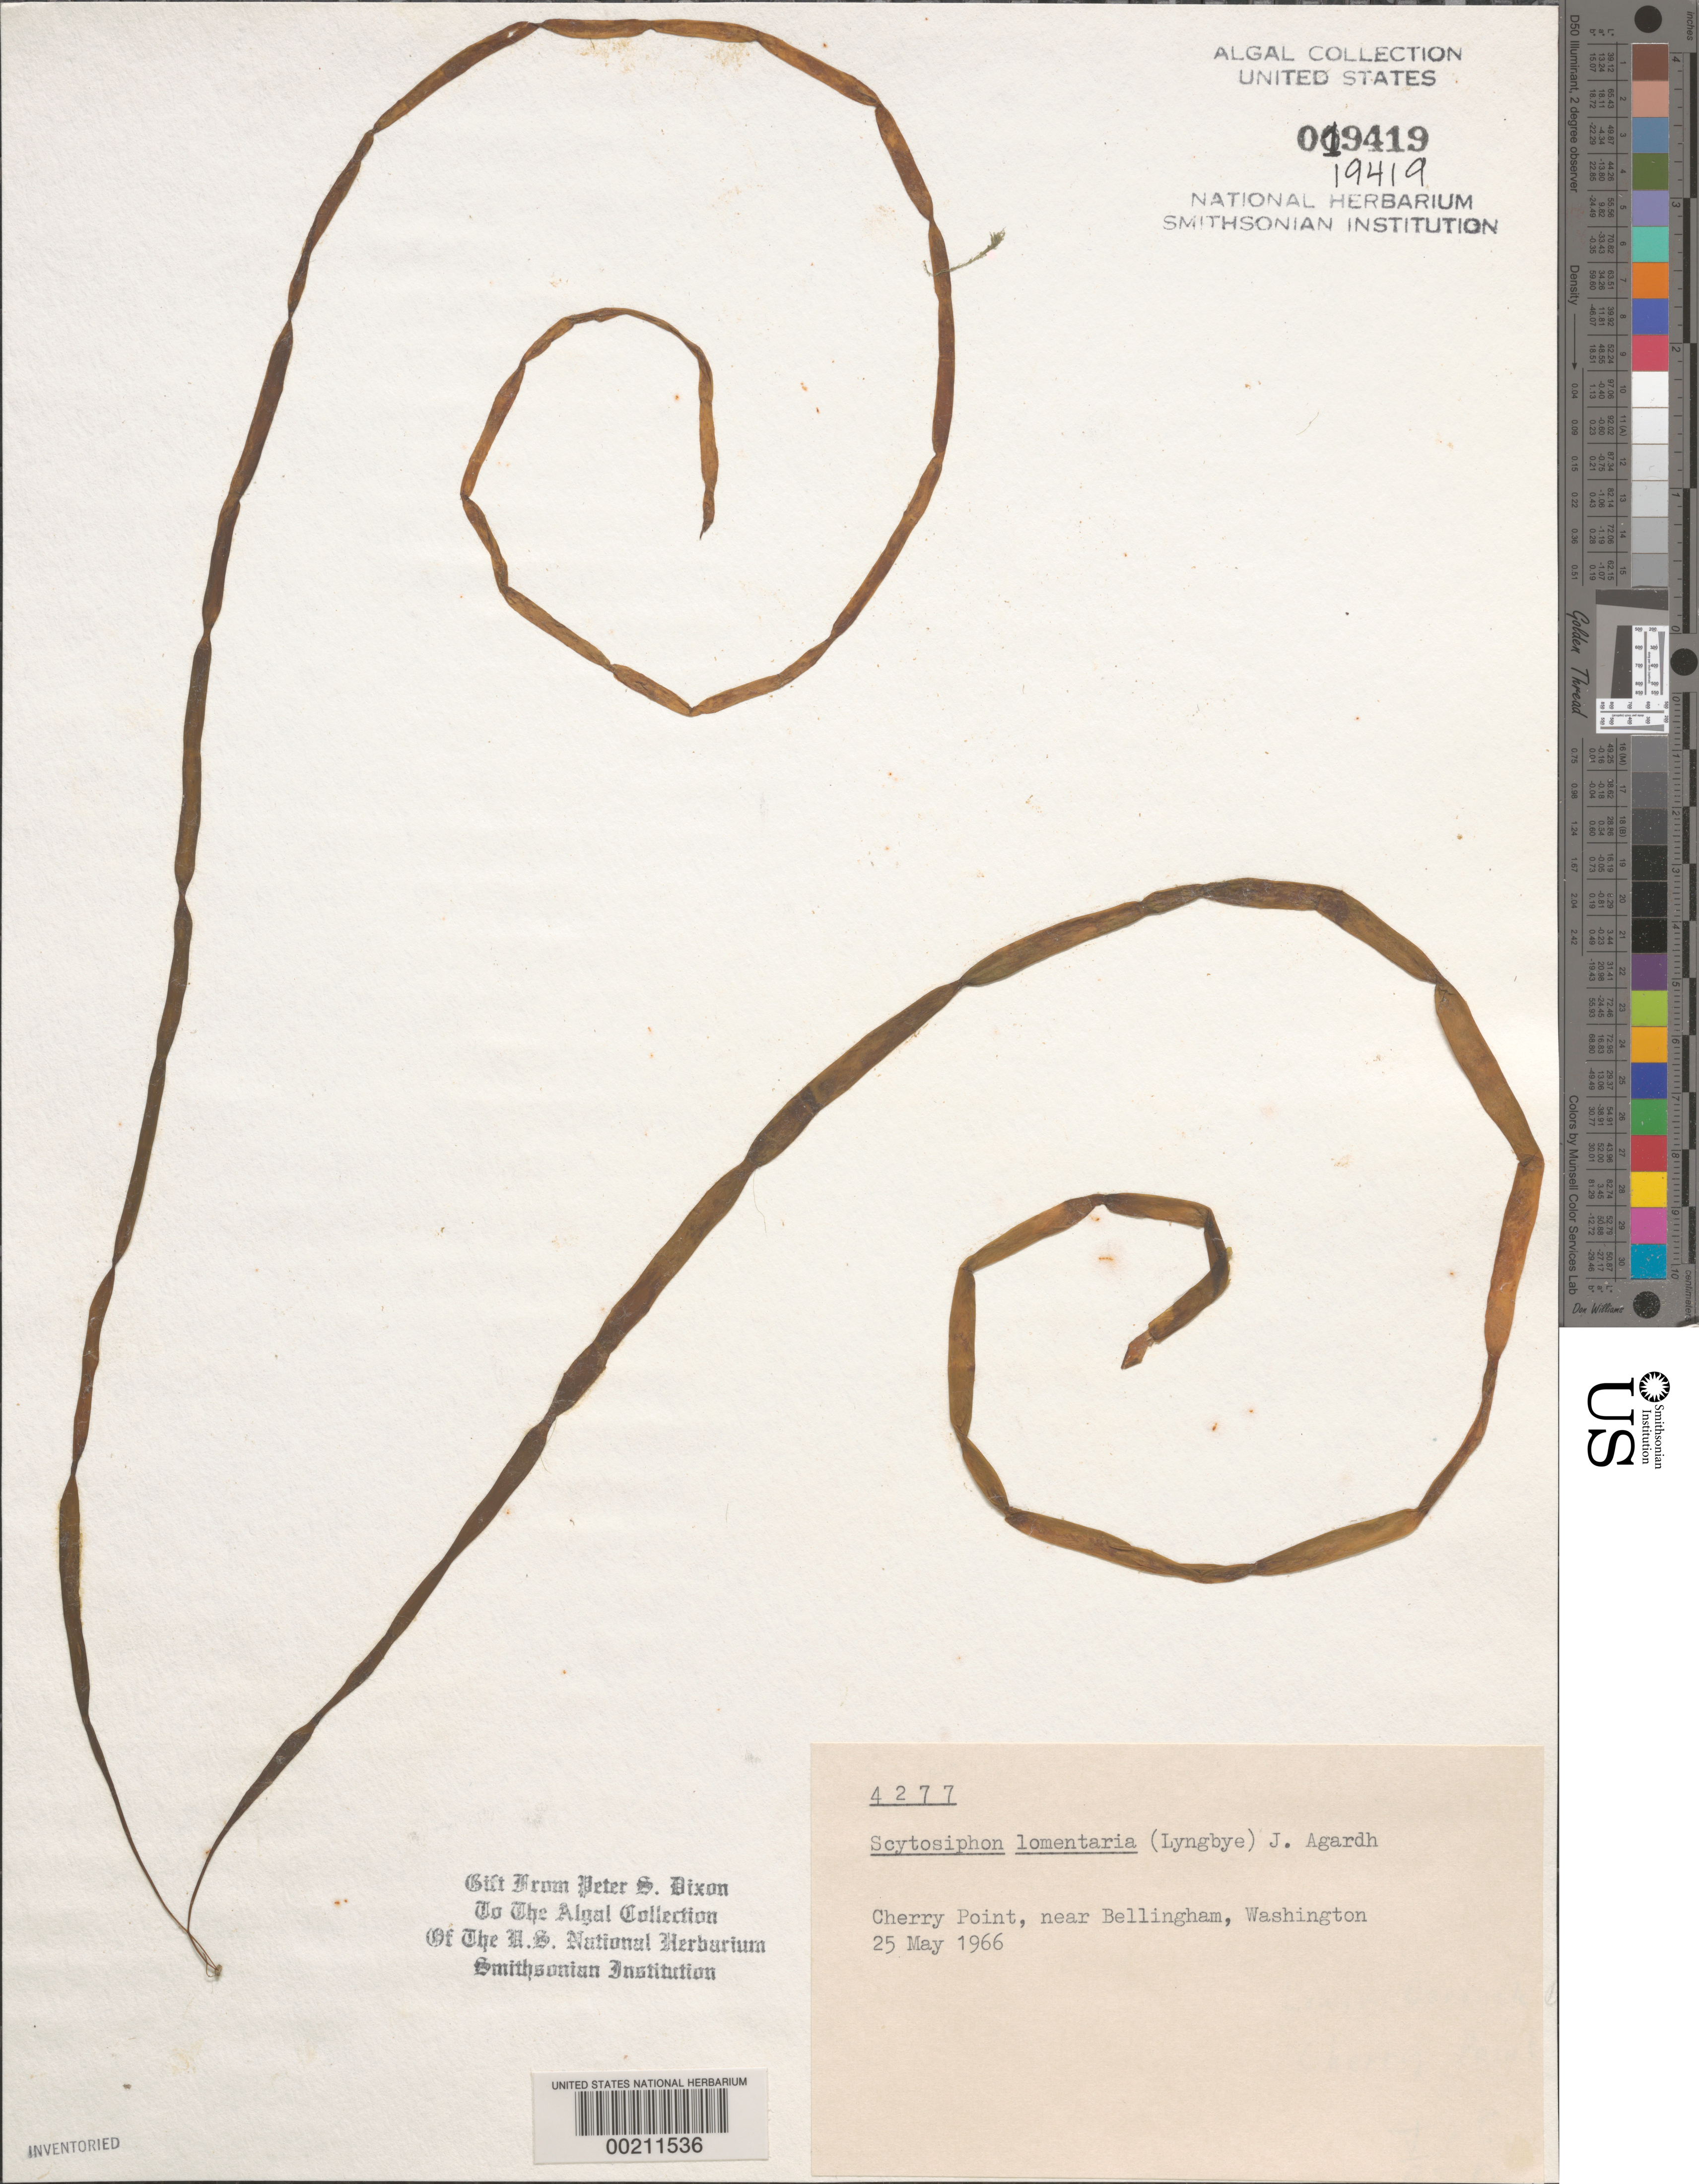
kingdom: Chromista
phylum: Ochrophyta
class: Phaeophyceae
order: Scytosiphonales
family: Scytosiphonaceae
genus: Scytosiphon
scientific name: Scytosiphon lomentaria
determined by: Dixon, P. S.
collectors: P. S. Dixon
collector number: PSD 4277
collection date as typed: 25 May 1966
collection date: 1966-05-25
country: United States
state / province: Washington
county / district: Whatcom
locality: Cherry Point, near Bellingham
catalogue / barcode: US 19419